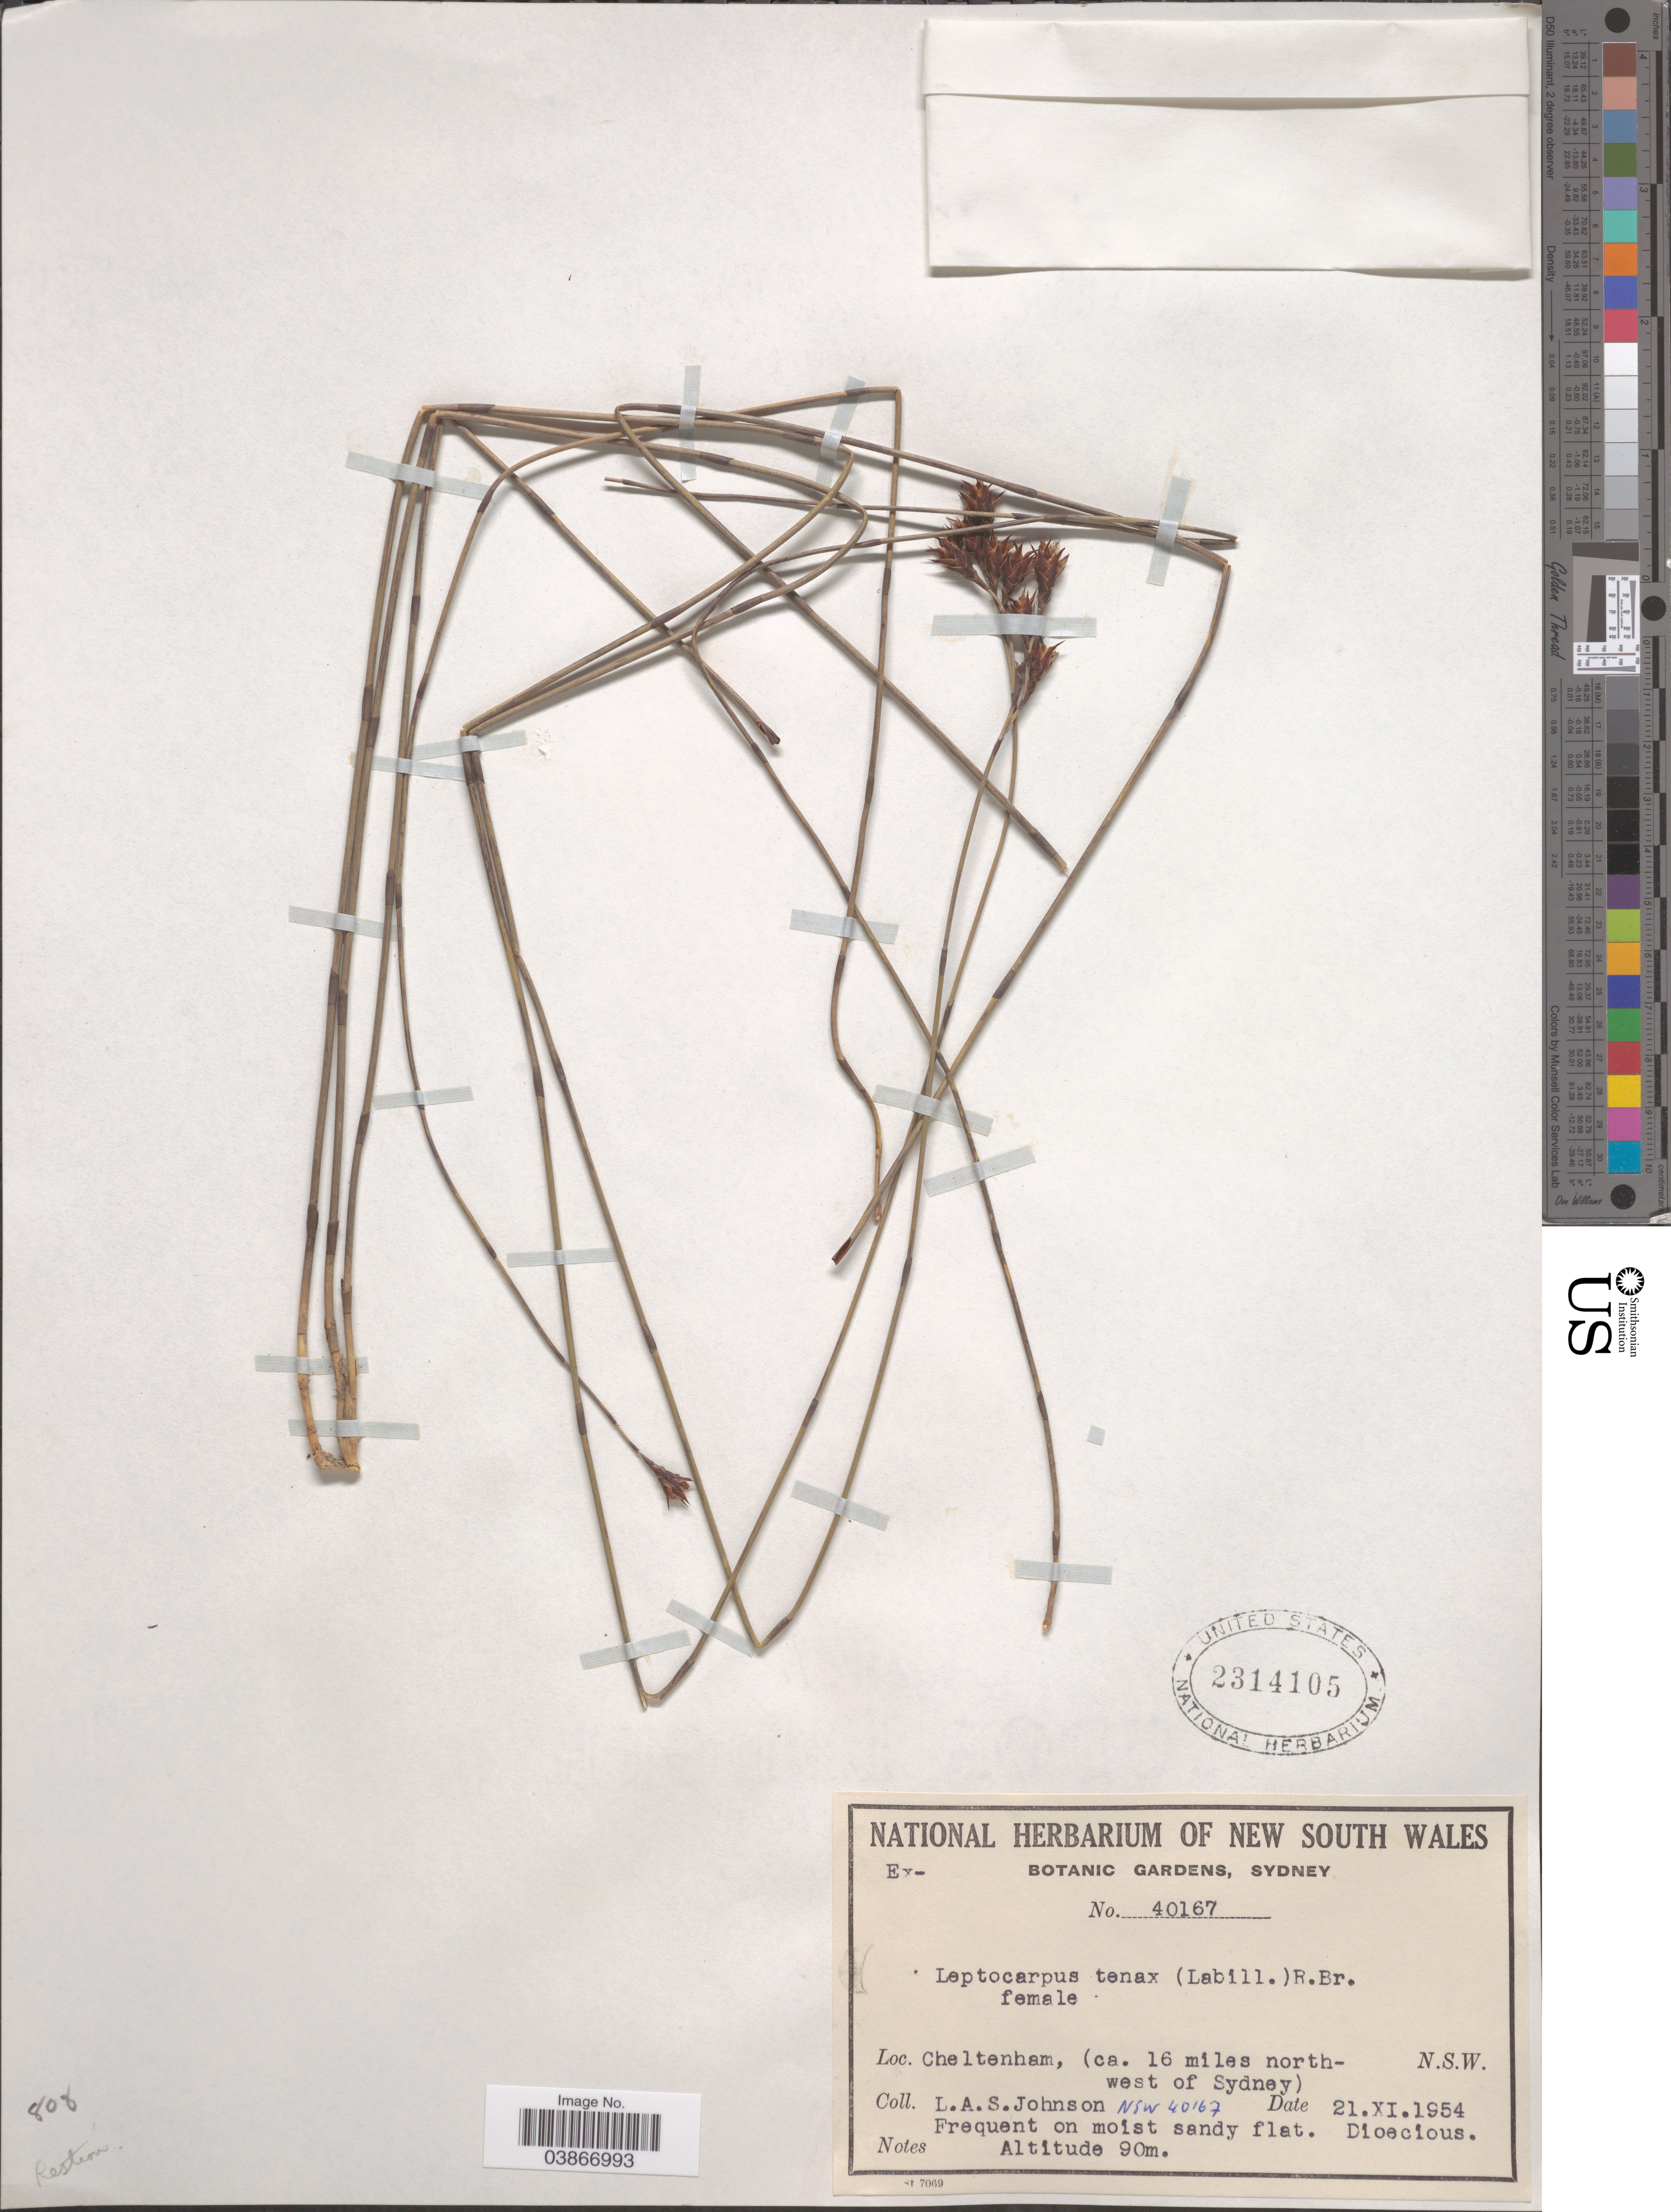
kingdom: Plantae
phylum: Tracheophyta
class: Liliopsida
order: Poales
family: Restionaceae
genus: Leptocarpus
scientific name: Leptocarpus tenax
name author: (Labill.) R. Br.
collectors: L. A. S. Johnson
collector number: NSW40167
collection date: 1954-11-21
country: Australia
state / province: New South Wales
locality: Cheltenham, (ca. 16 miles northwest of Sydney).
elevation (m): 90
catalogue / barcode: US 2314105